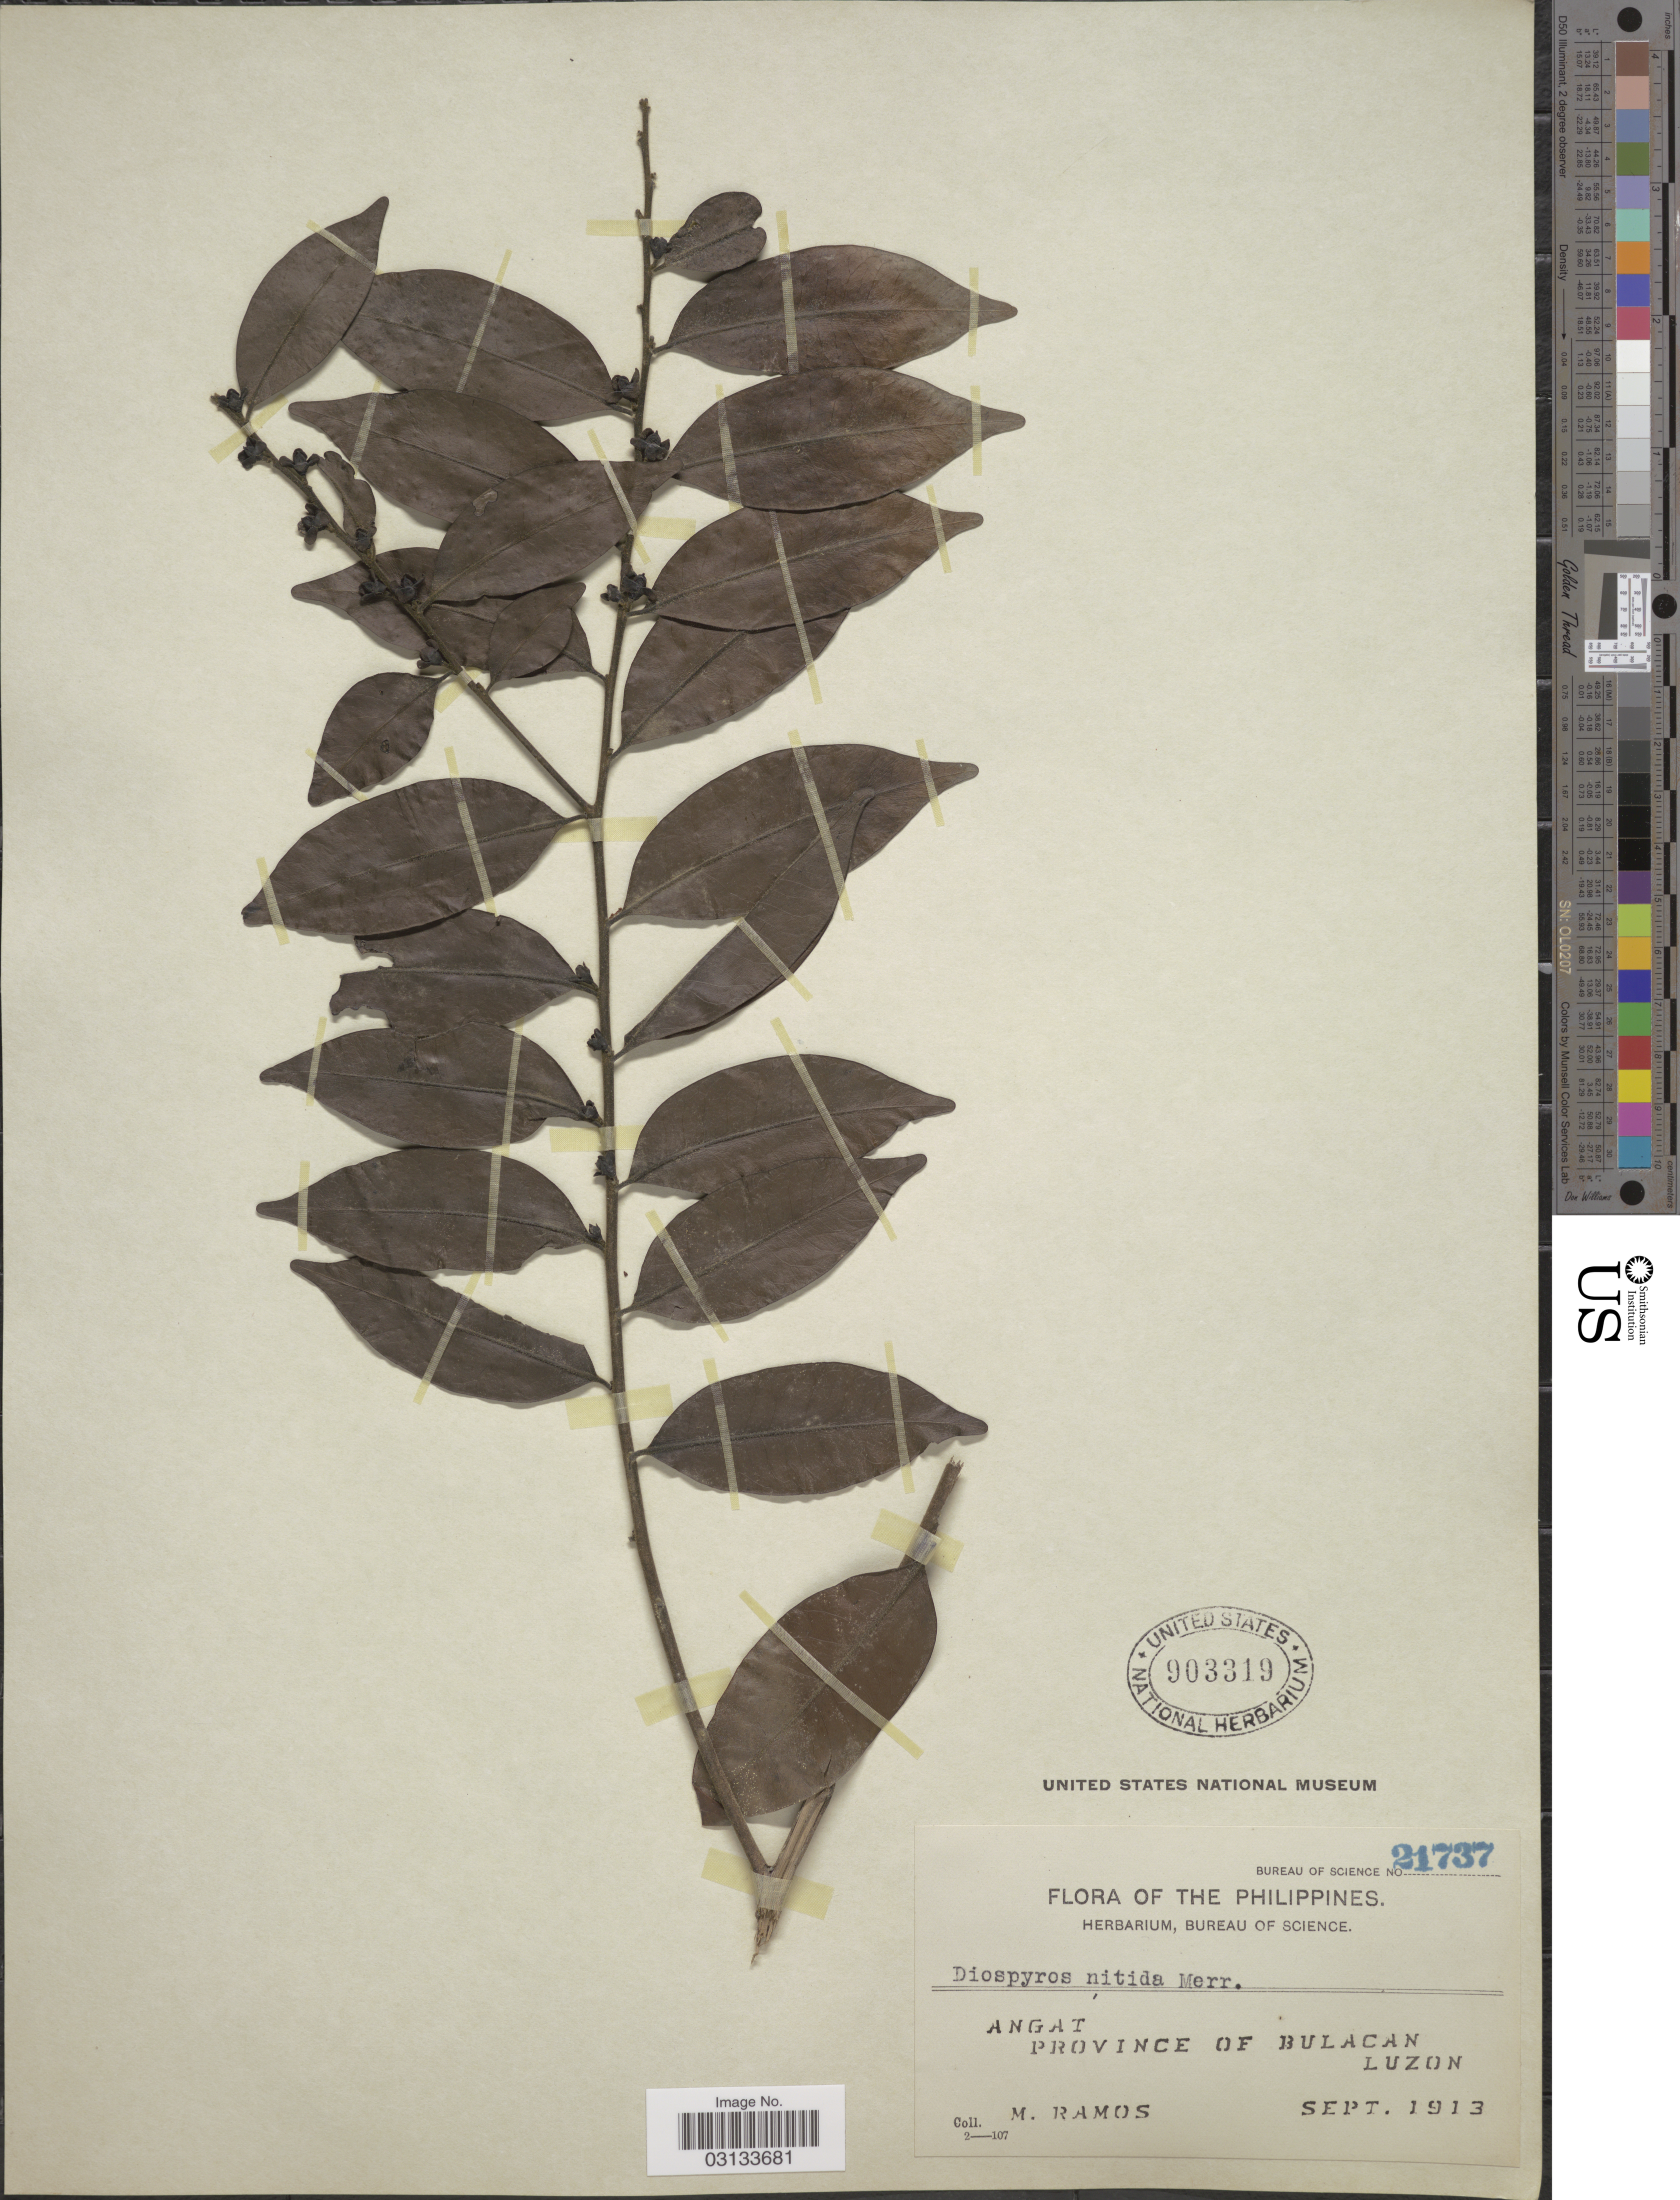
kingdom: Plantae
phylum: Tracheophyta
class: Magnoliopsida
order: Ericales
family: Ebenaceae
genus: Diospyros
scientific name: Diospyros nitida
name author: Merr.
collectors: M. Ramos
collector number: Bureau of Science 21737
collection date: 1913-09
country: Philippines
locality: Angat. Province of Bulacan. Luzon.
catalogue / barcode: US 903319